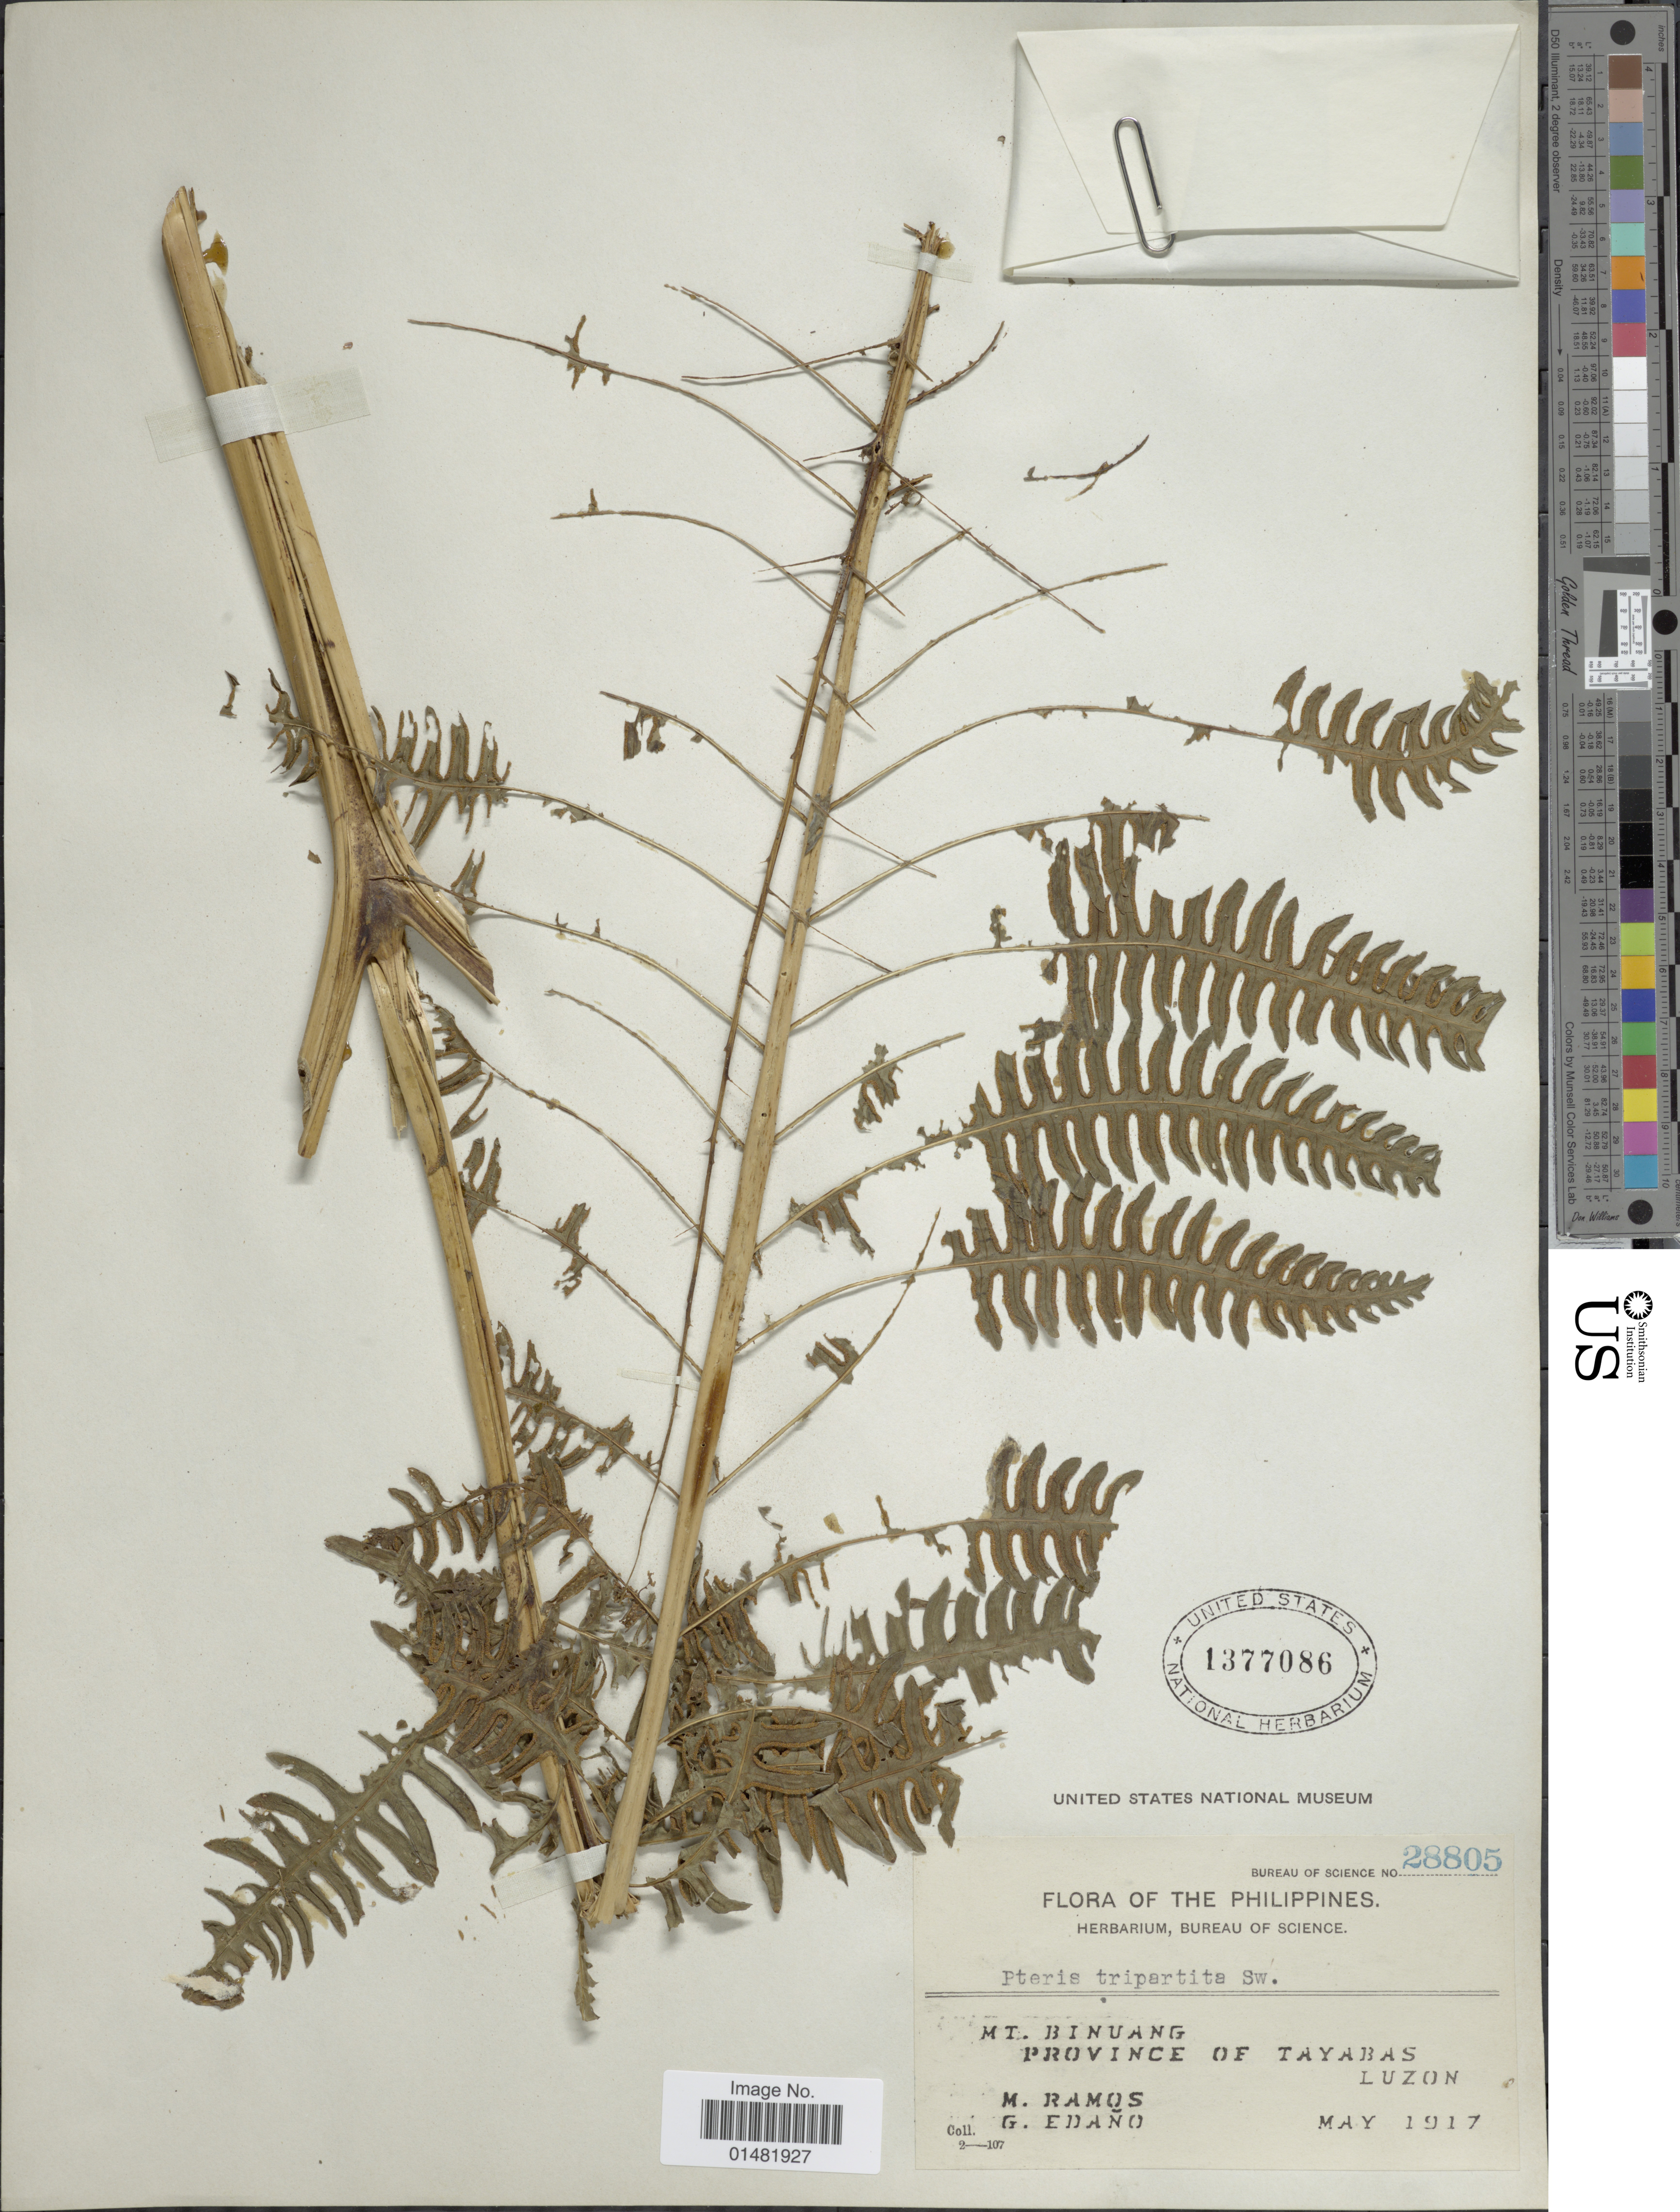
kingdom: Plantae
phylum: Tracheophyta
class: Polypodiopsida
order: Polypodiales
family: Pteridaceae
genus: Pteris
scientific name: Pteris tripartita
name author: Sw.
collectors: M. Ramos & G. Edaño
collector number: Bureau of Science 28805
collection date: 1917-05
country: Philippines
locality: Mt. Binuang, Province of Tayabas, Luzon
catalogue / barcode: US 1377086